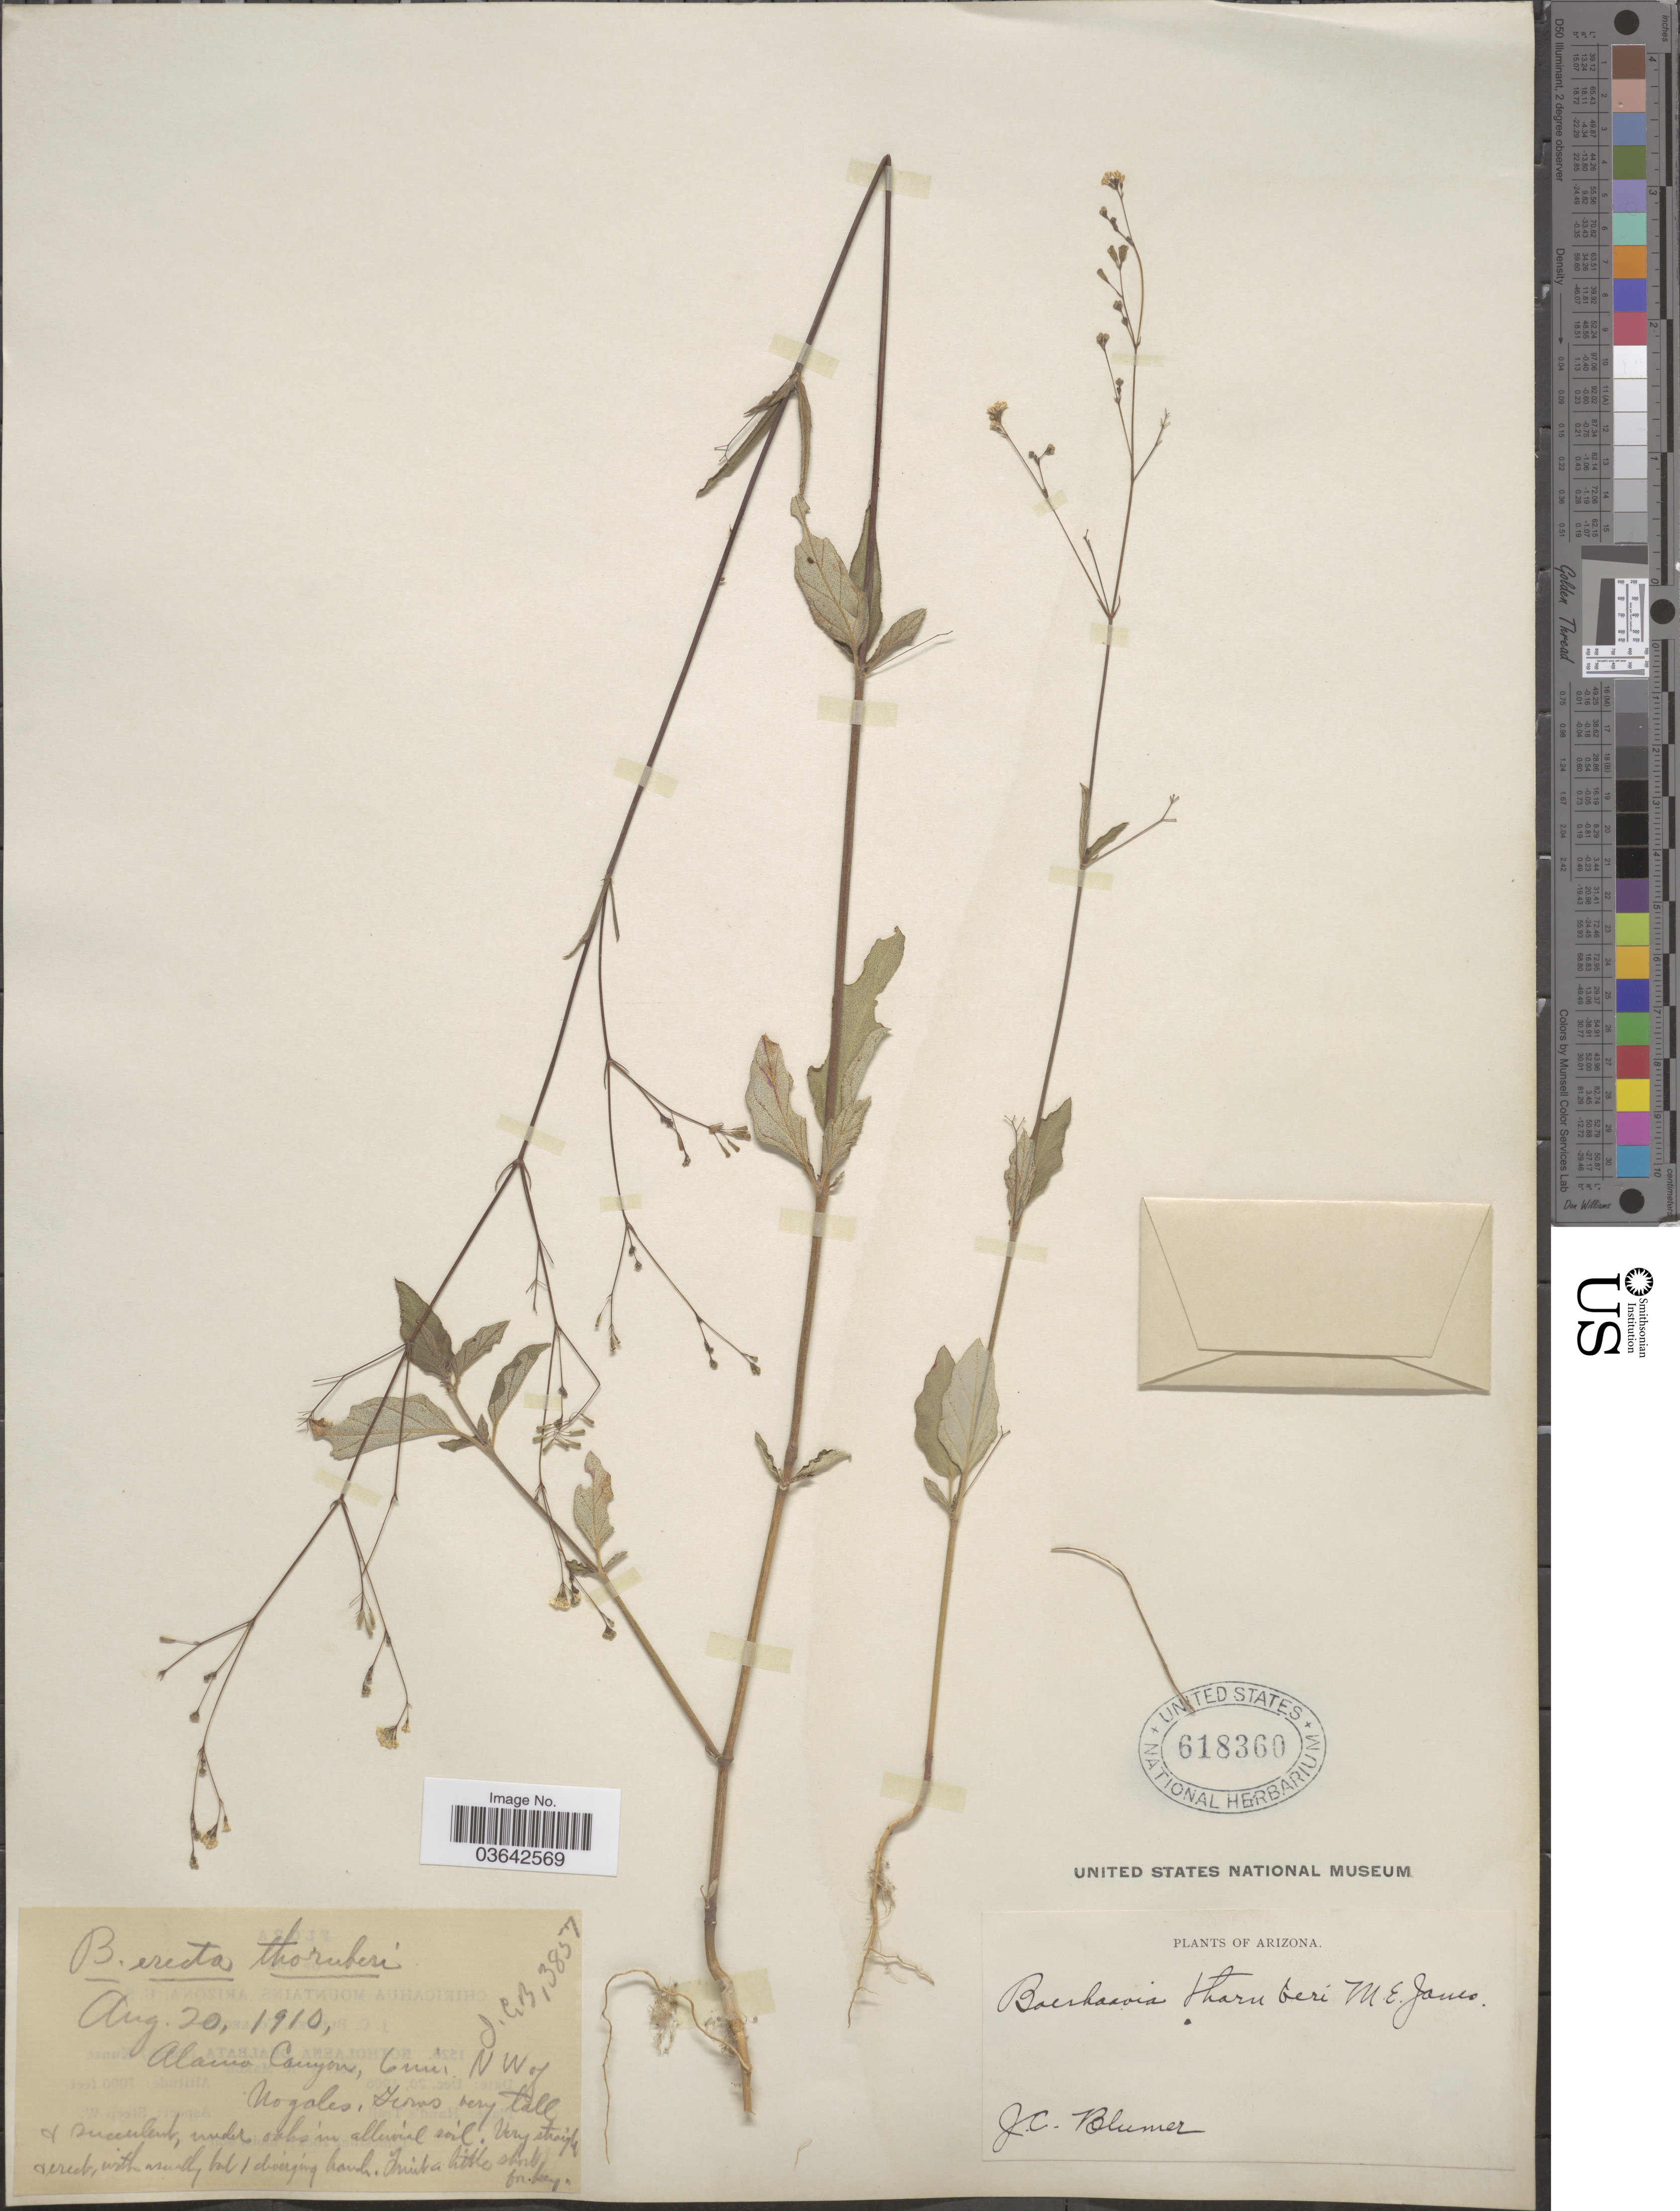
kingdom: Plantae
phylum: Tracheophyta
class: Magnoliopsida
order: Caryophyllales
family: Nyctaginaceae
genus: Boerhavia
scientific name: Boerhavia erecta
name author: L.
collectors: J. C. Blumer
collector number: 3857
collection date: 1910-08-20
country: United States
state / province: Arizona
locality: Alamo Canyon, 6 mi N W of Nogales.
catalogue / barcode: US 618360